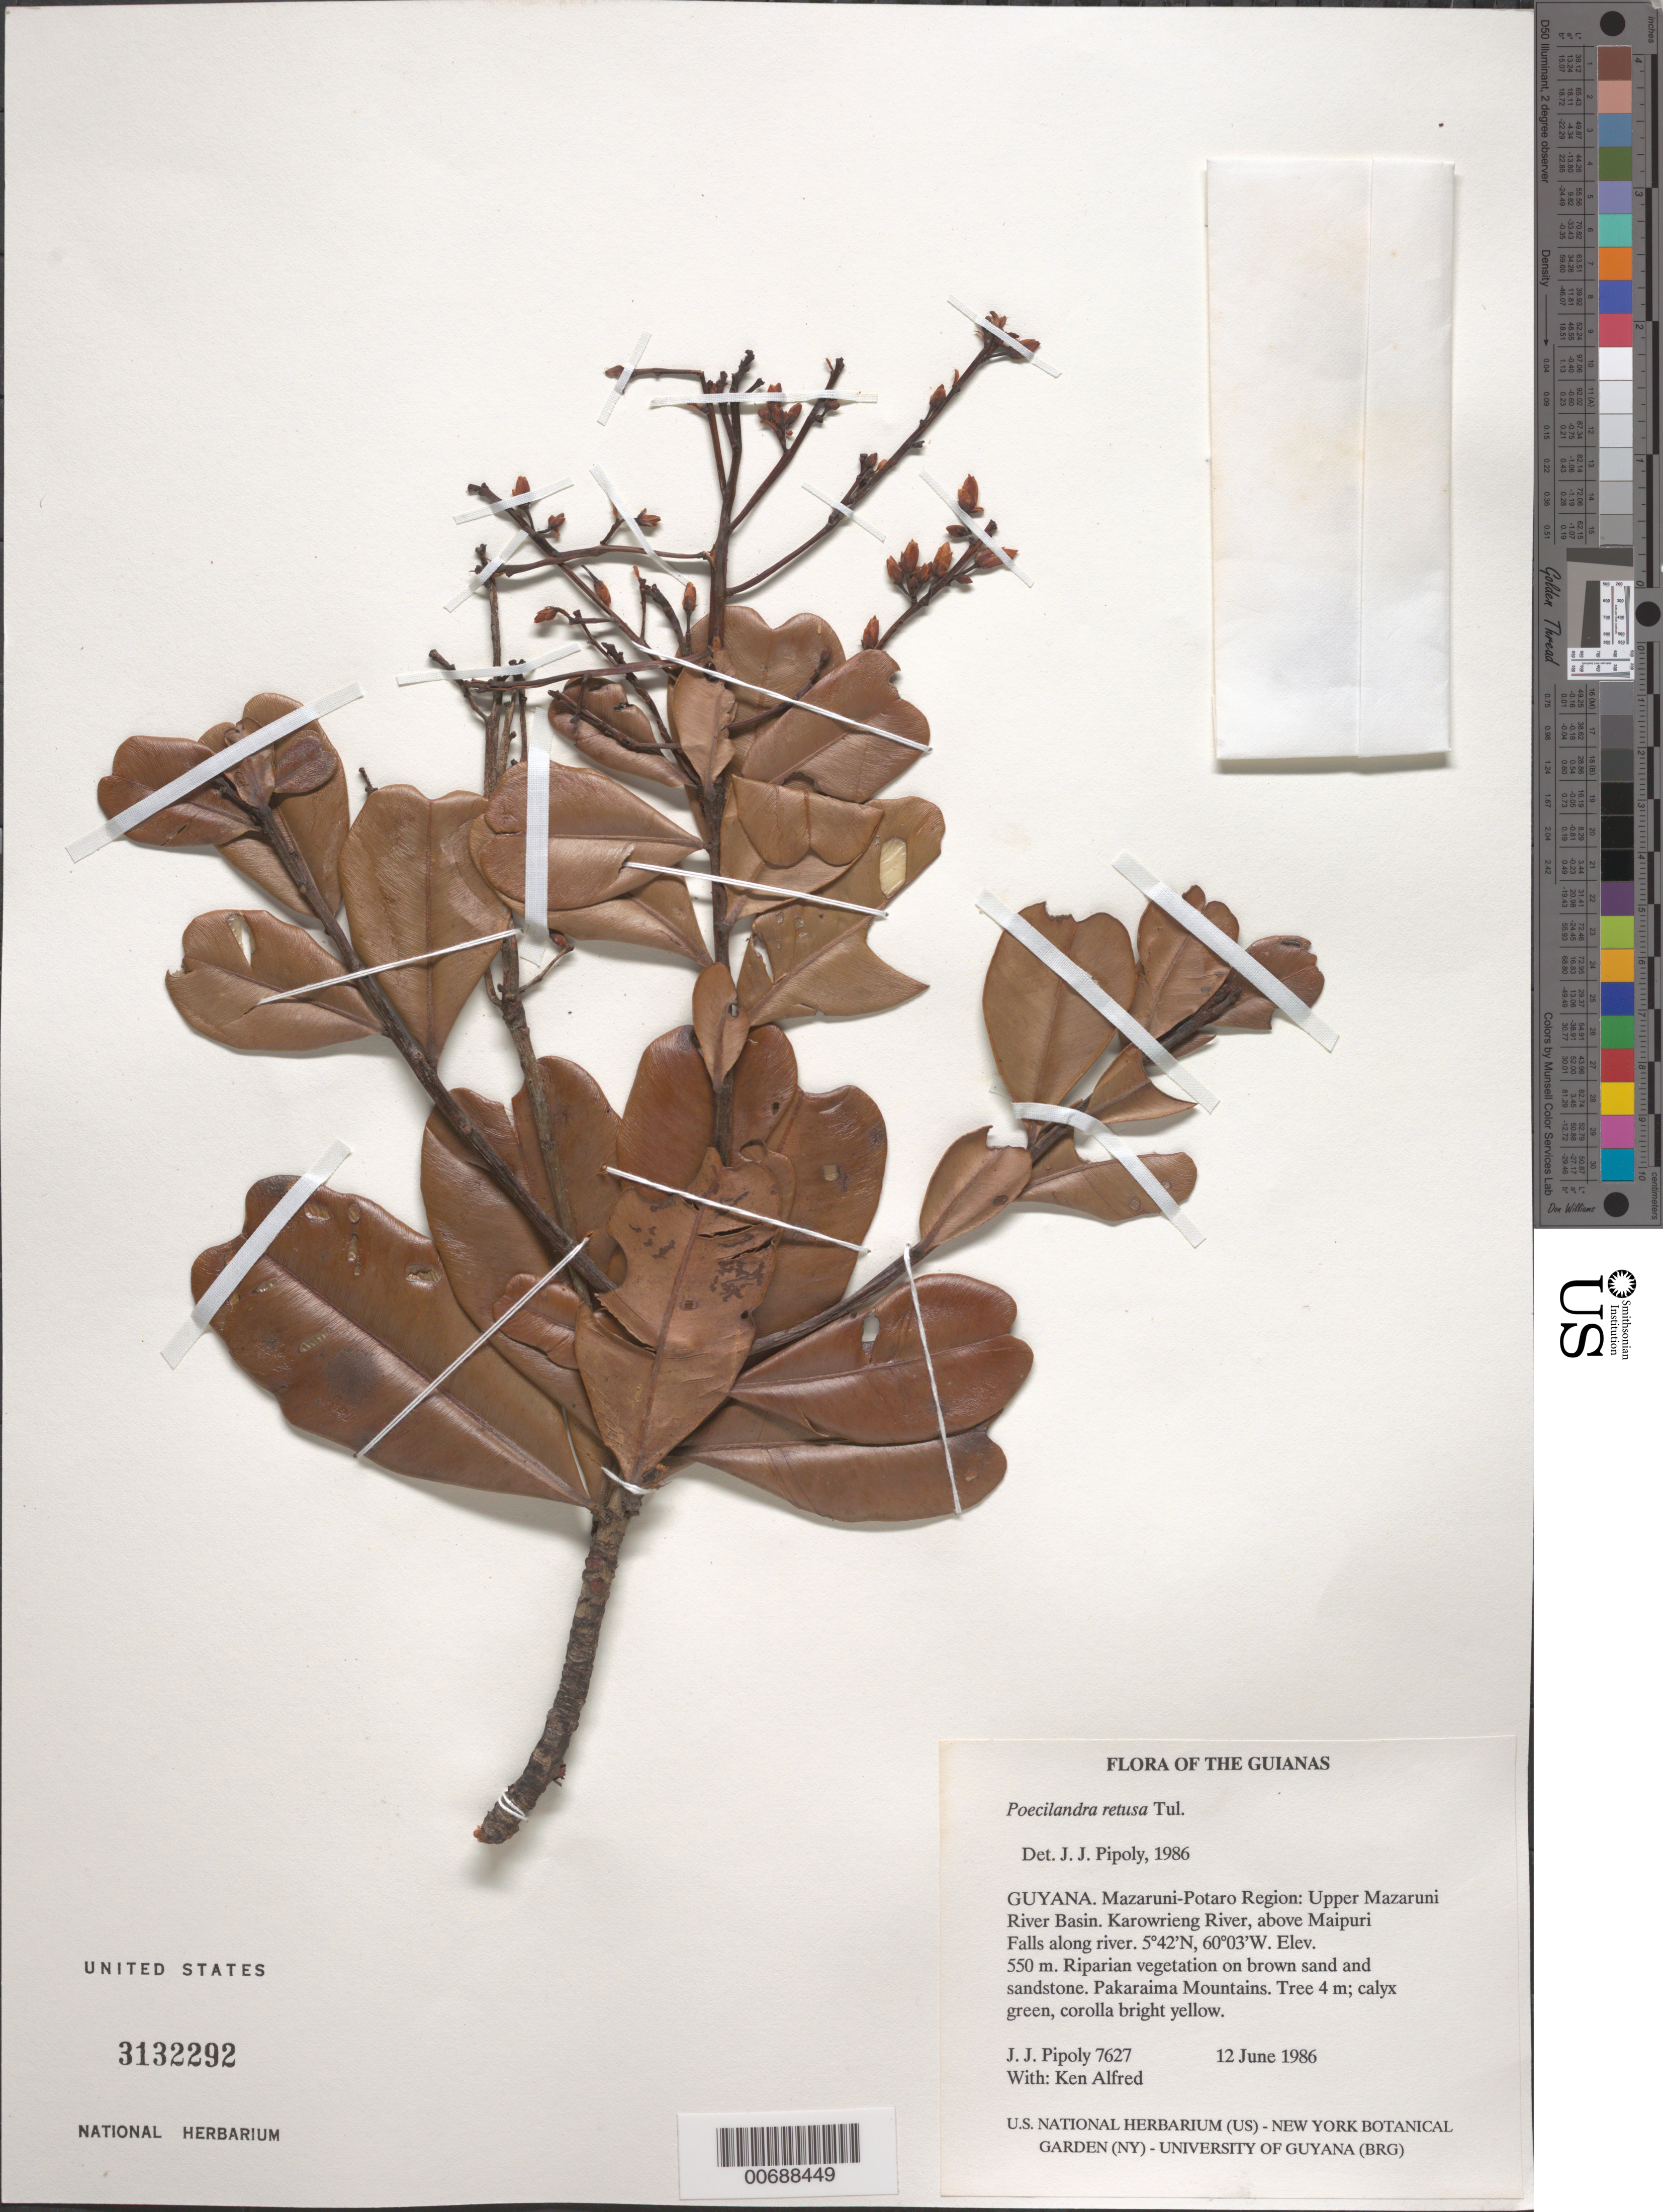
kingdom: Plantae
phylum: Tracheophyta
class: Magnoliopsida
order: Malpighiales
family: Ochnaceae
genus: Poecilandra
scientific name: Poecilandra retusa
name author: Tul.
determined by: Pipoly, J. J., III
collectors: J. J. Pipoly & K. Alfred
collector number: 7627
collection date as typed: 12 June 1986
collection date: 1986-06-12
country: Guyana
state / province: Cuyuni-Mazaruni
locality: Pakaraima Mts. Upper Mazaruni River Basin. Karowrieng River, above Maipuri Falls along river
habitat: Riparian vegetation on brown sand and sandstone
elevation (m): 550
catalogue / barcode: US 3132292